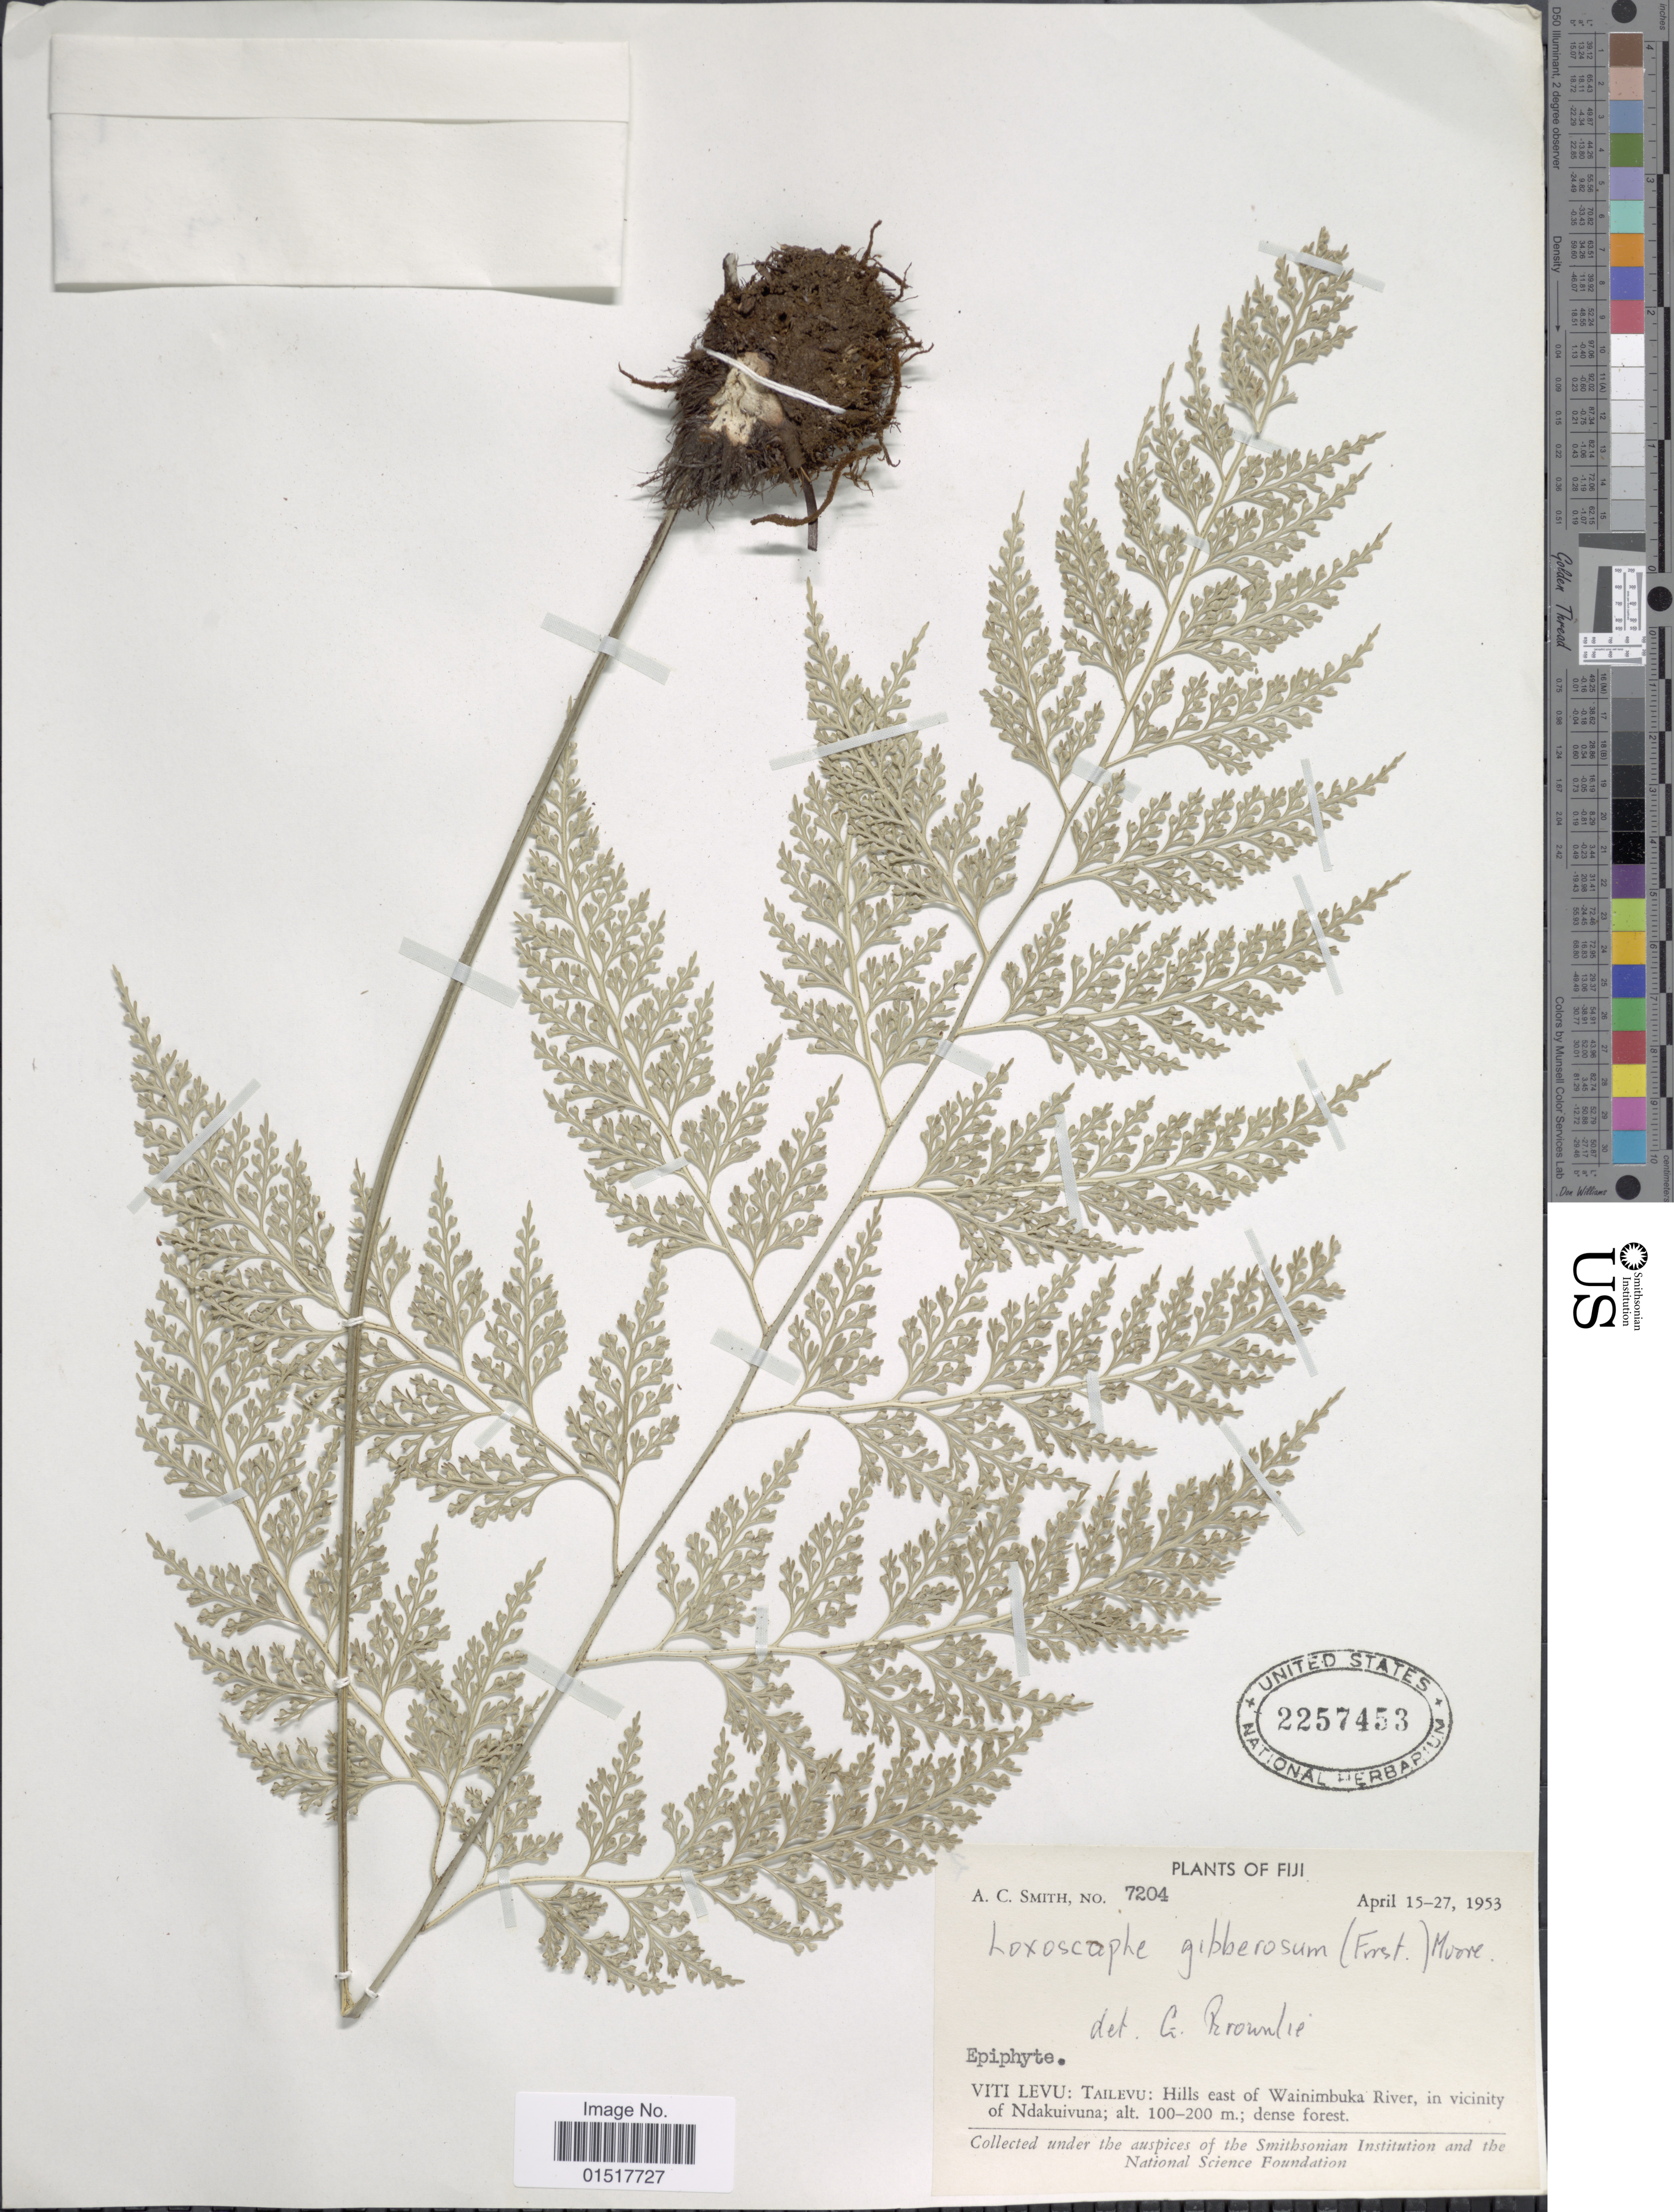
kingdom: Plantae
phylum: Tracheophyta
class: Polypodiopsida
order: Polypodiales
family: Aspleniaceae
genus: Asplenium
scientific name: Asplenium gibberosum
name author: (G. Forst.) Mett.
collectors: A. C. Smith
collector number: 7204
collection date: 1953-04-15/1953-04-27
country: Fiji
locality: Viti Levu: Tailevu: Hills east of Wainimbuka River, in vicinity of Ndakuivuna.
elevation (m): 100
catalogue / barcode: US 2257453